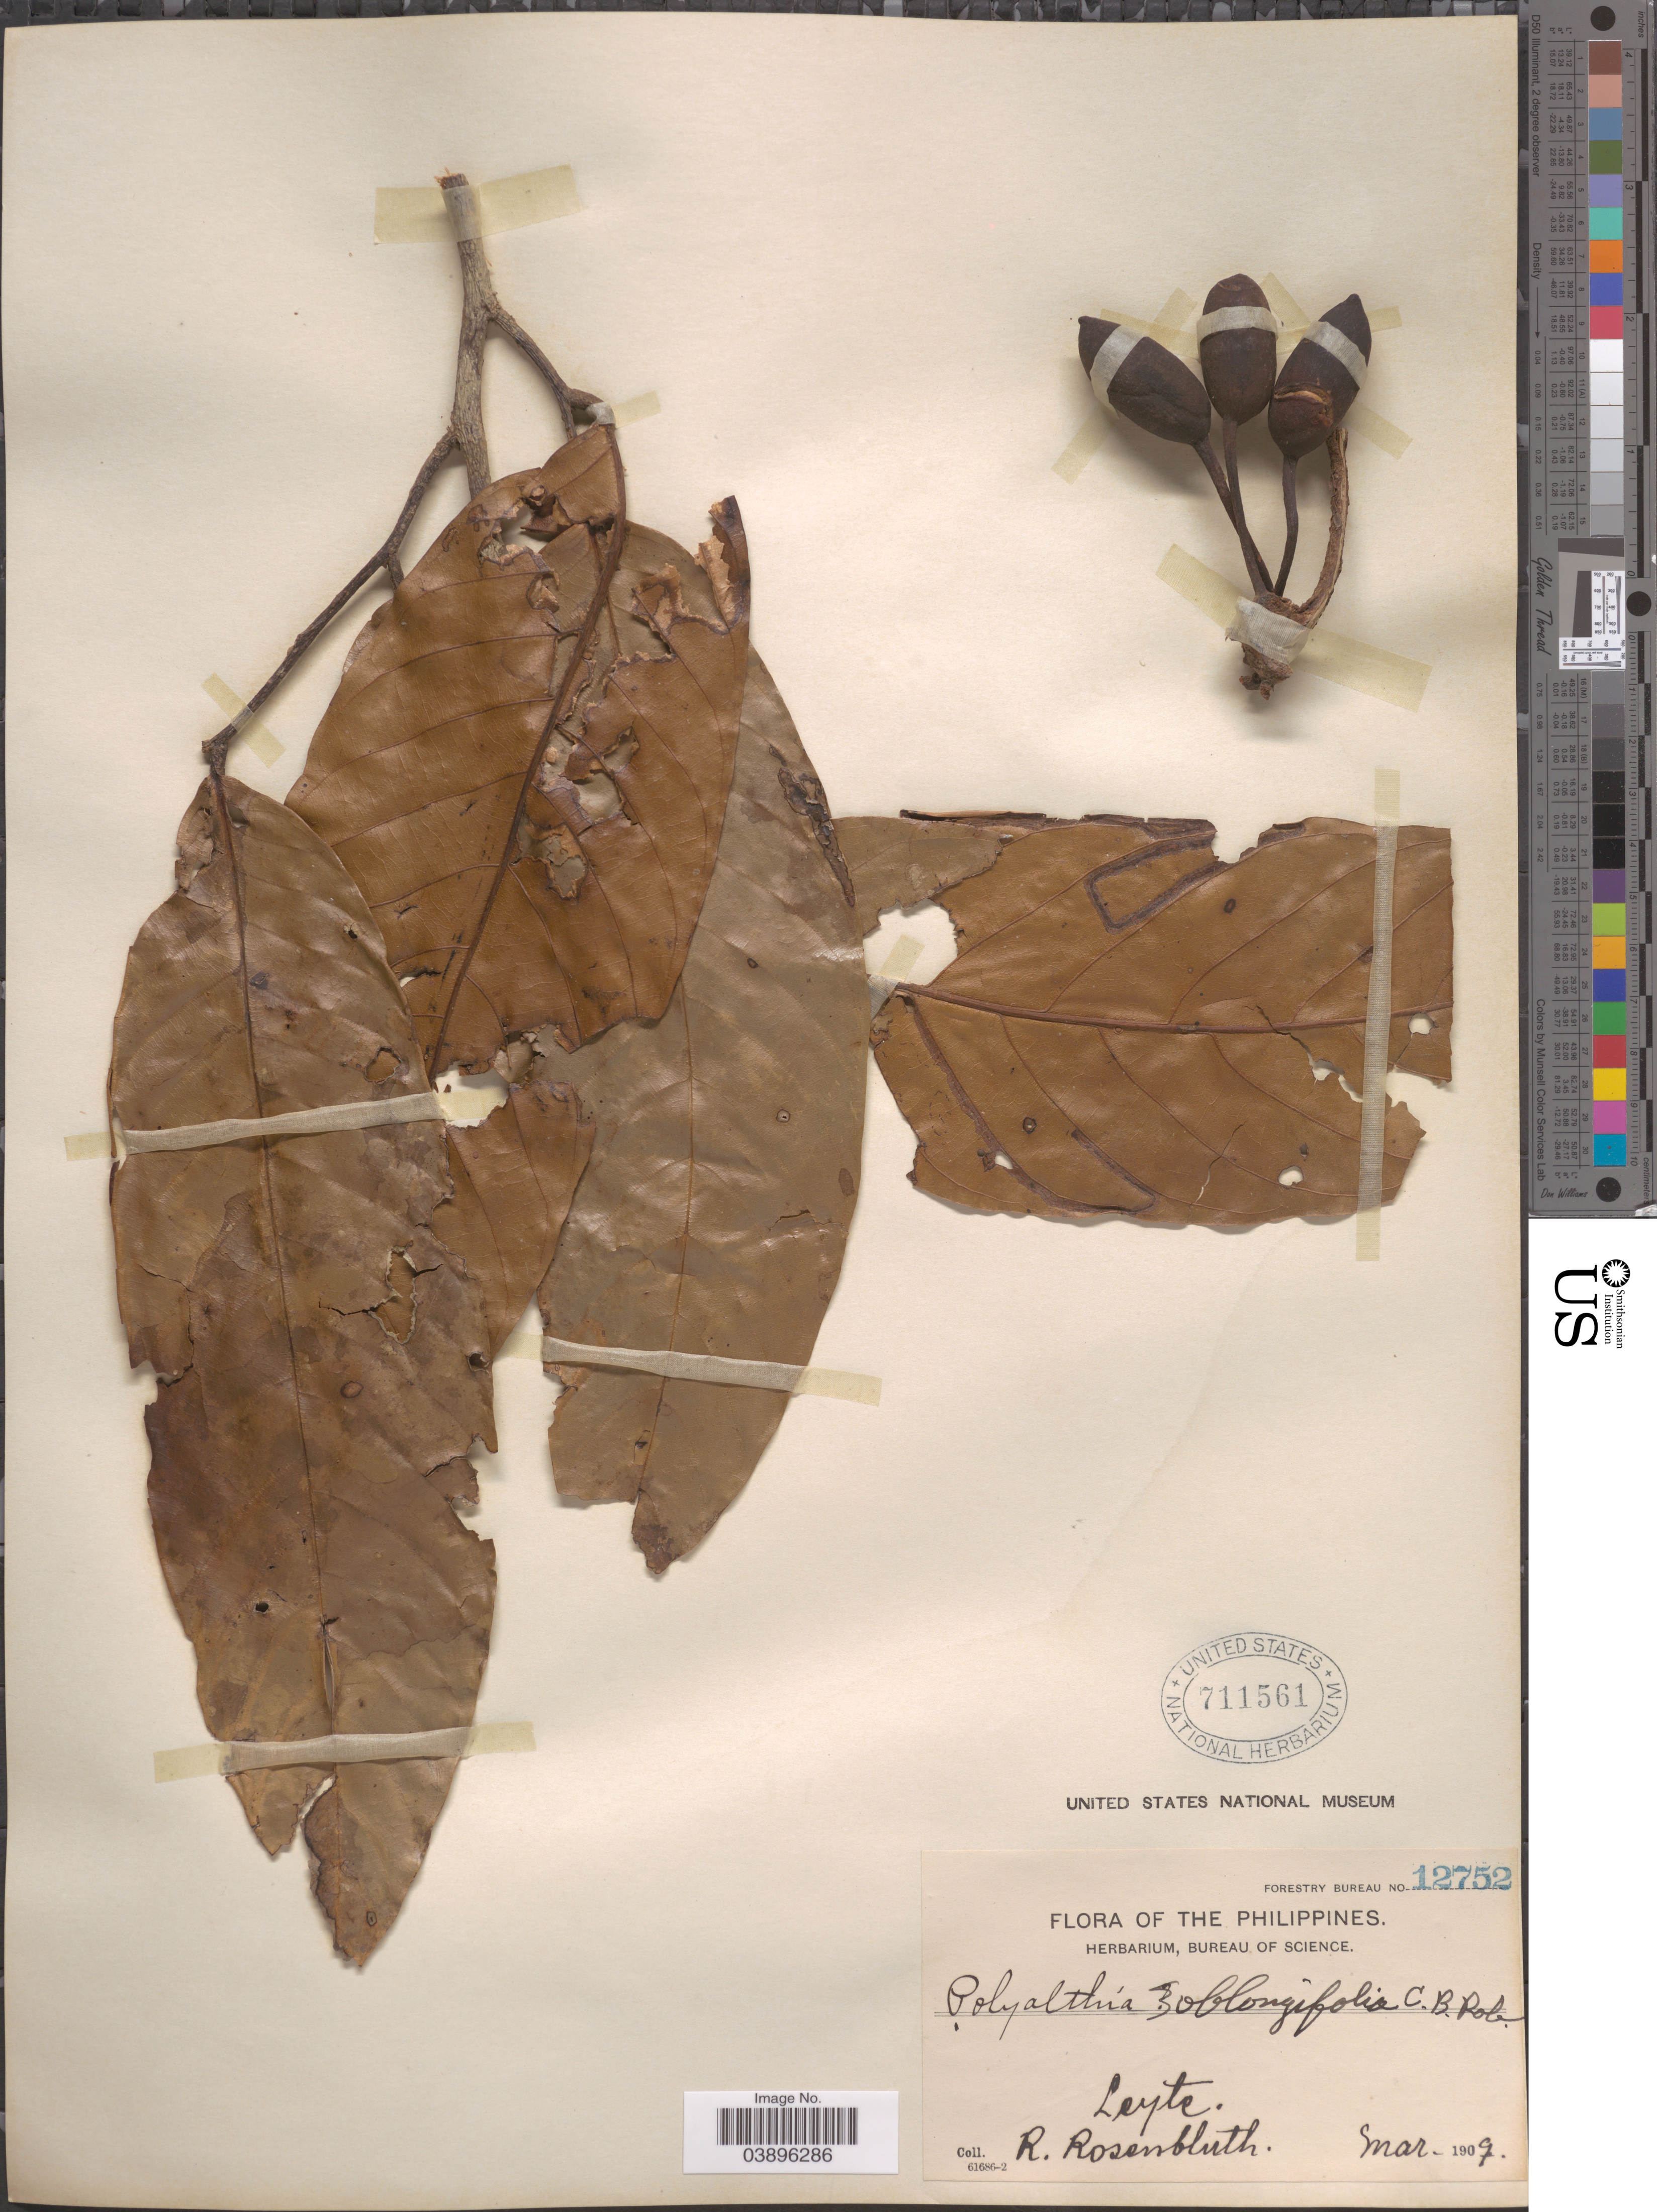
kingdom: Plantae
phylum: Tracheophyta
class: Magnoliopsida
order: Magnoliales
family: Annonaceae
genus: Polyalthia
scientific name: Polyalthia oblongifolia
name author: Burck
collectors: R. Rosenbluth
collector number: Forestry Bureau 12752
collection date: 1907-03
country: Philippines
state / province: Eastern Visayas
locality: Leyte.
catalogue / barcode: US 711561